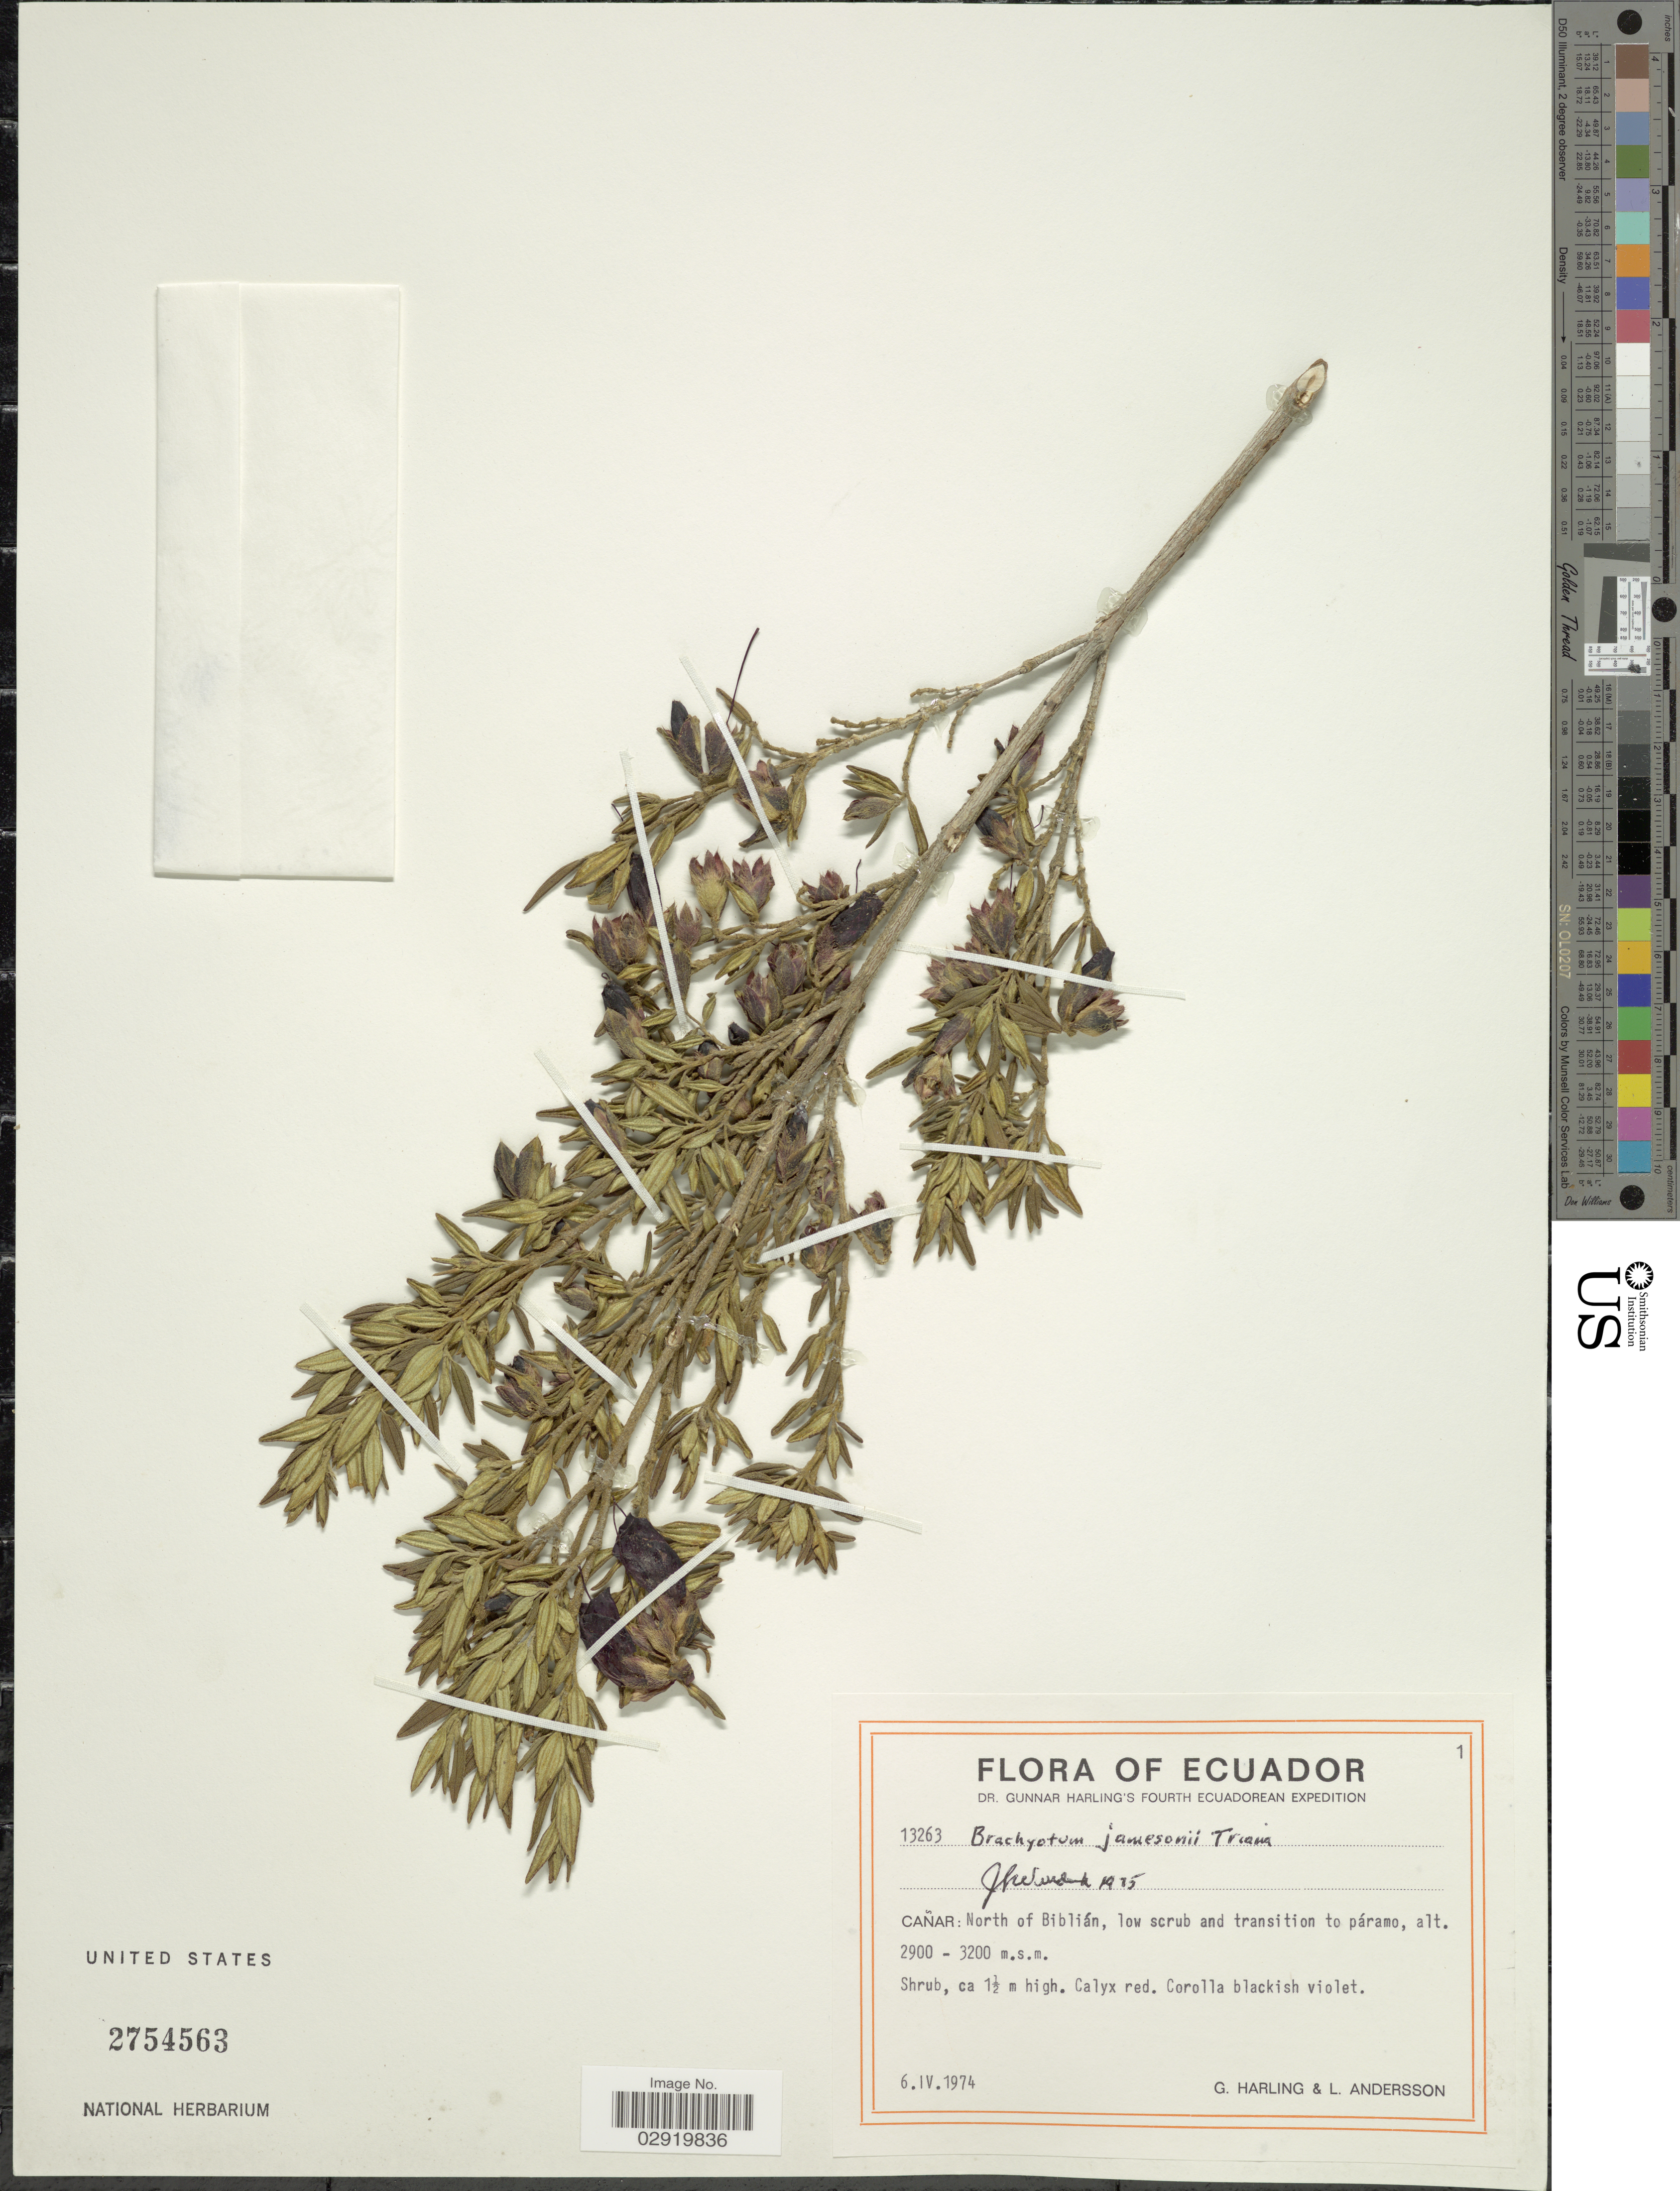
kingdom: Plantae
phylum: Tracheophyta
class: Magnoliopsida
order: Myrtales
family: Melastomataceae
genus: Brachyotum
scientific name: Brachyotum jamesonii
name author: Triana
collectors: G. Harling & L. Andersson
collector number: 13263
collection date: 1974-04-06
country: Ecuador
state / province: Cañar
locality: North of Biblián.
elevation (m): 2900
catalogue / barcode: US 2754563